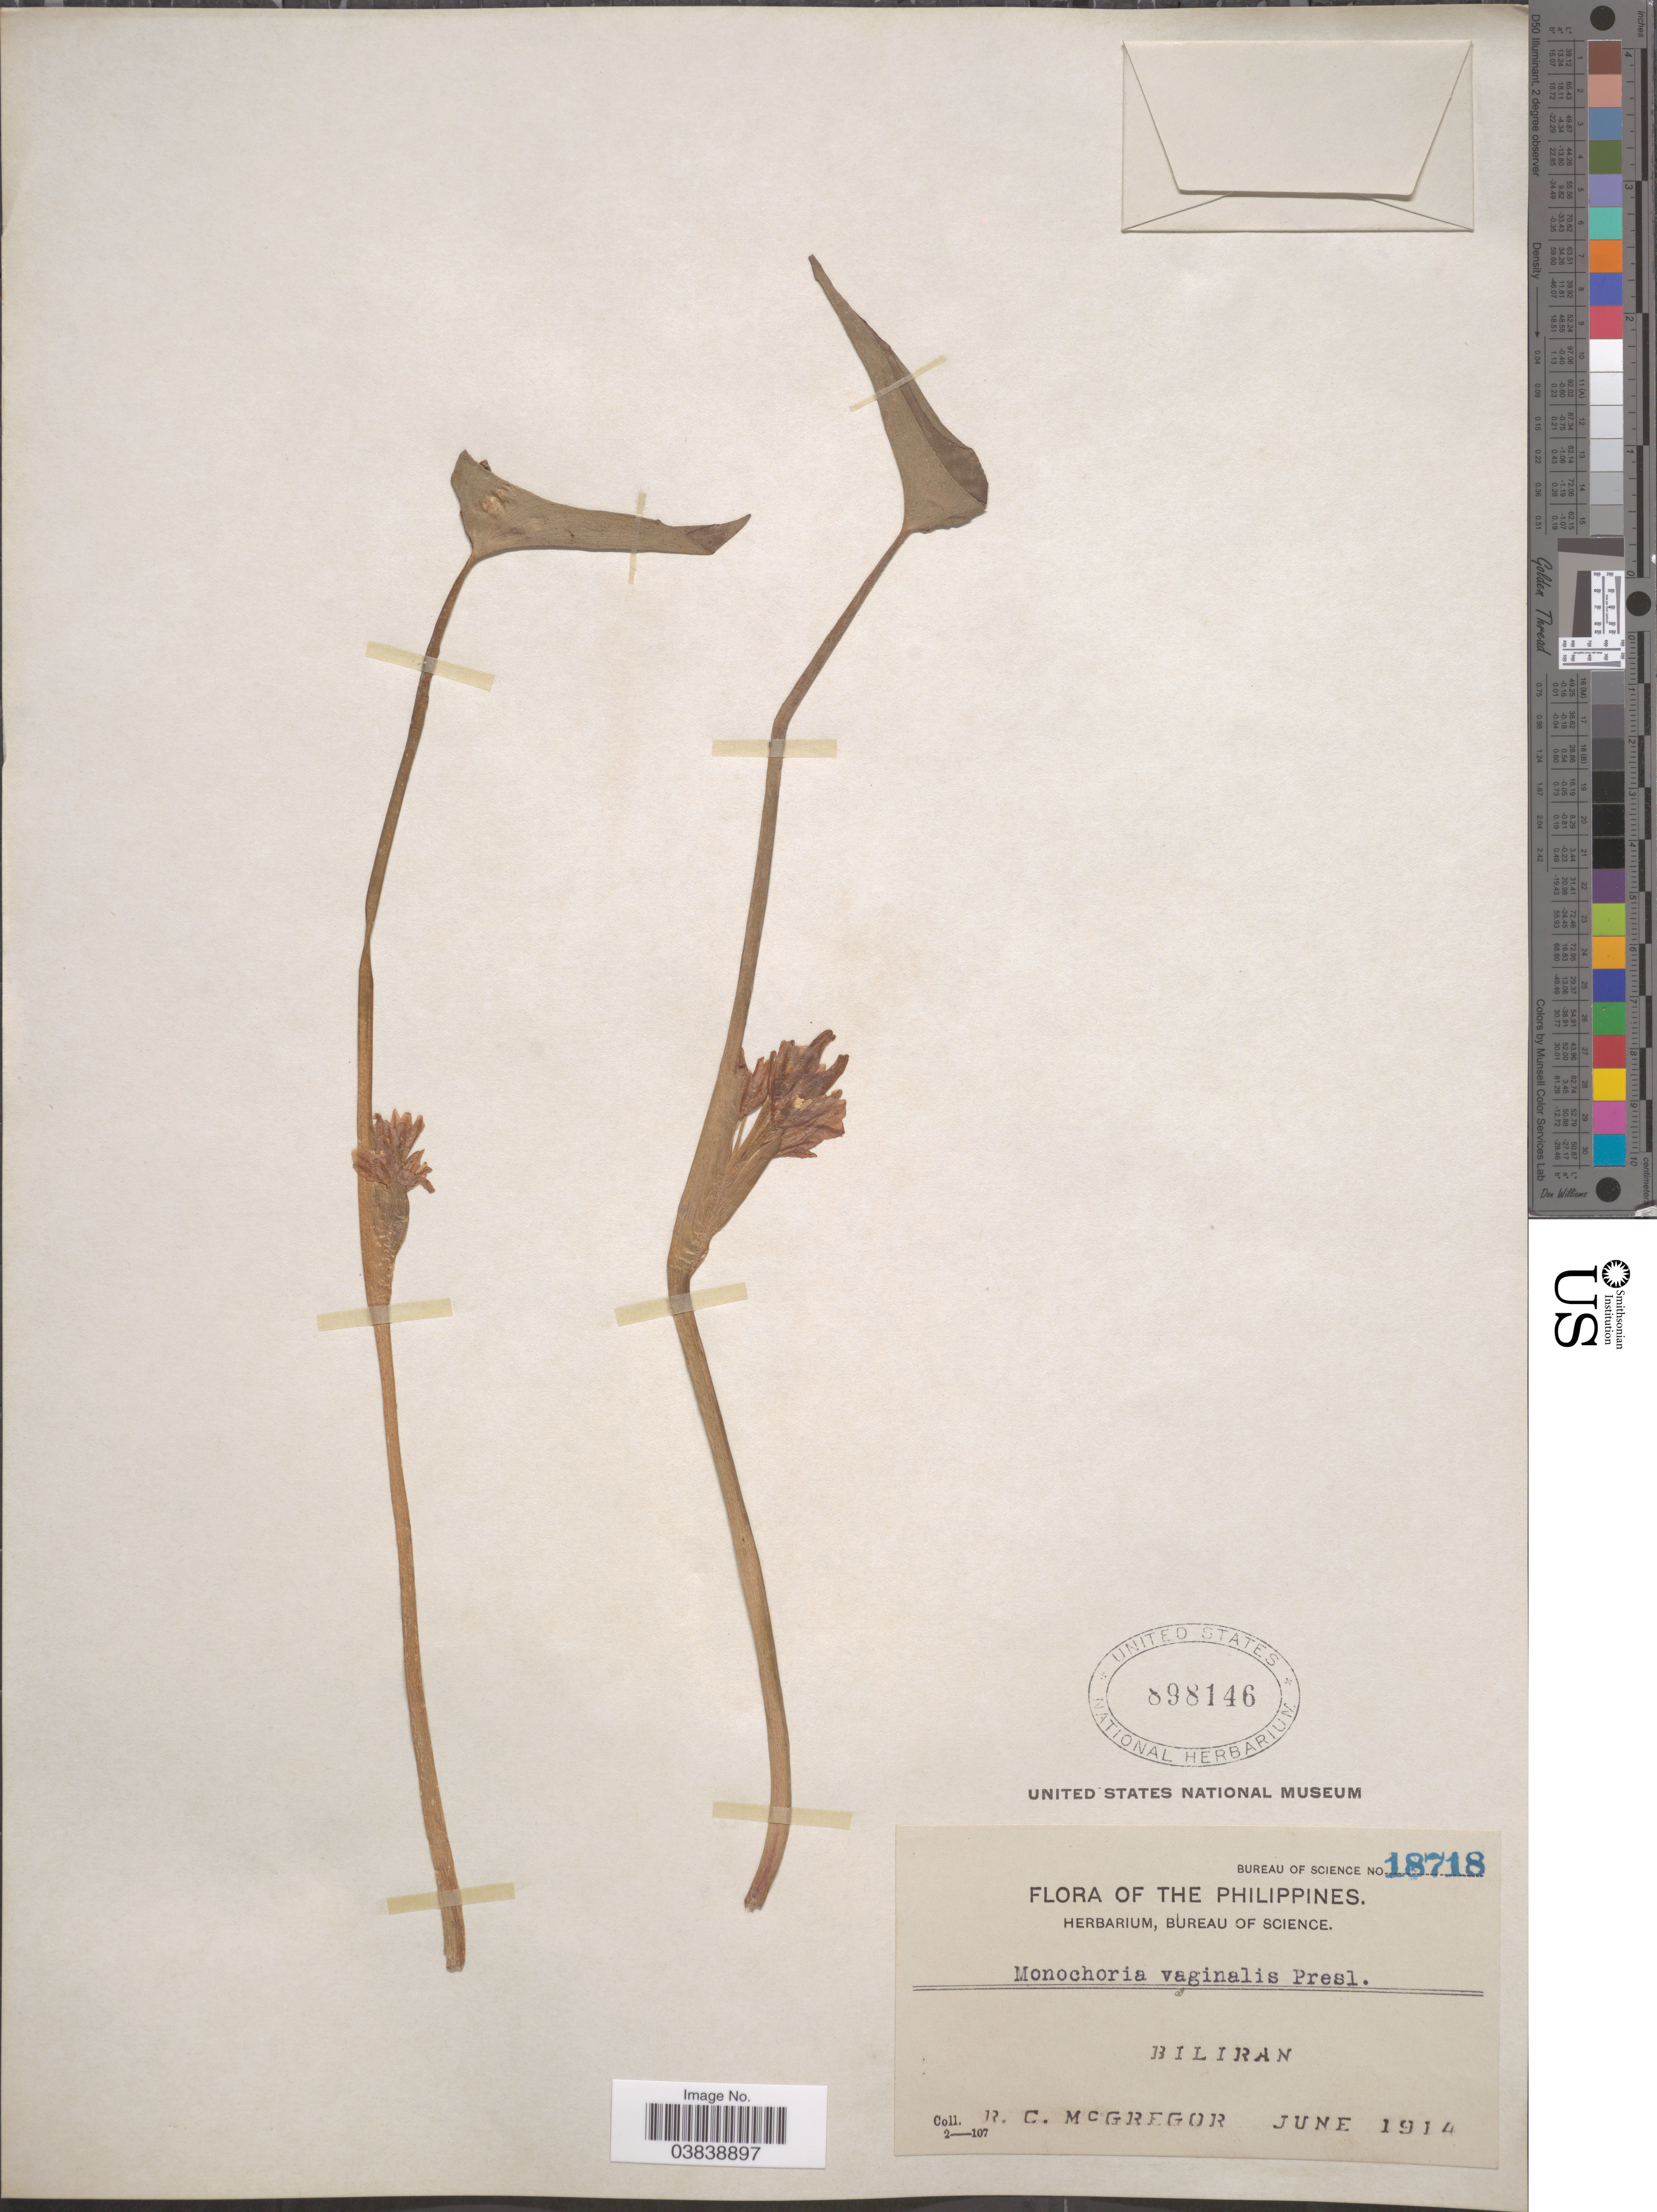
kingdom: Plantae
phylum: Tracheophyta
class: Liliopsida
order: Commelinales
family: Pontederiaceae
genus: Monochoria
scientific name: Monochoria vaginalis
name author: (Burm. f.) C. Presl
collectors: R. C. McGregor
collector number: Bureau of Science 18718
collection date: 1914-06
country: Philippines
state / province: Eastern Visayas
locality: Biliran.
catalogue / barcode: US 898146